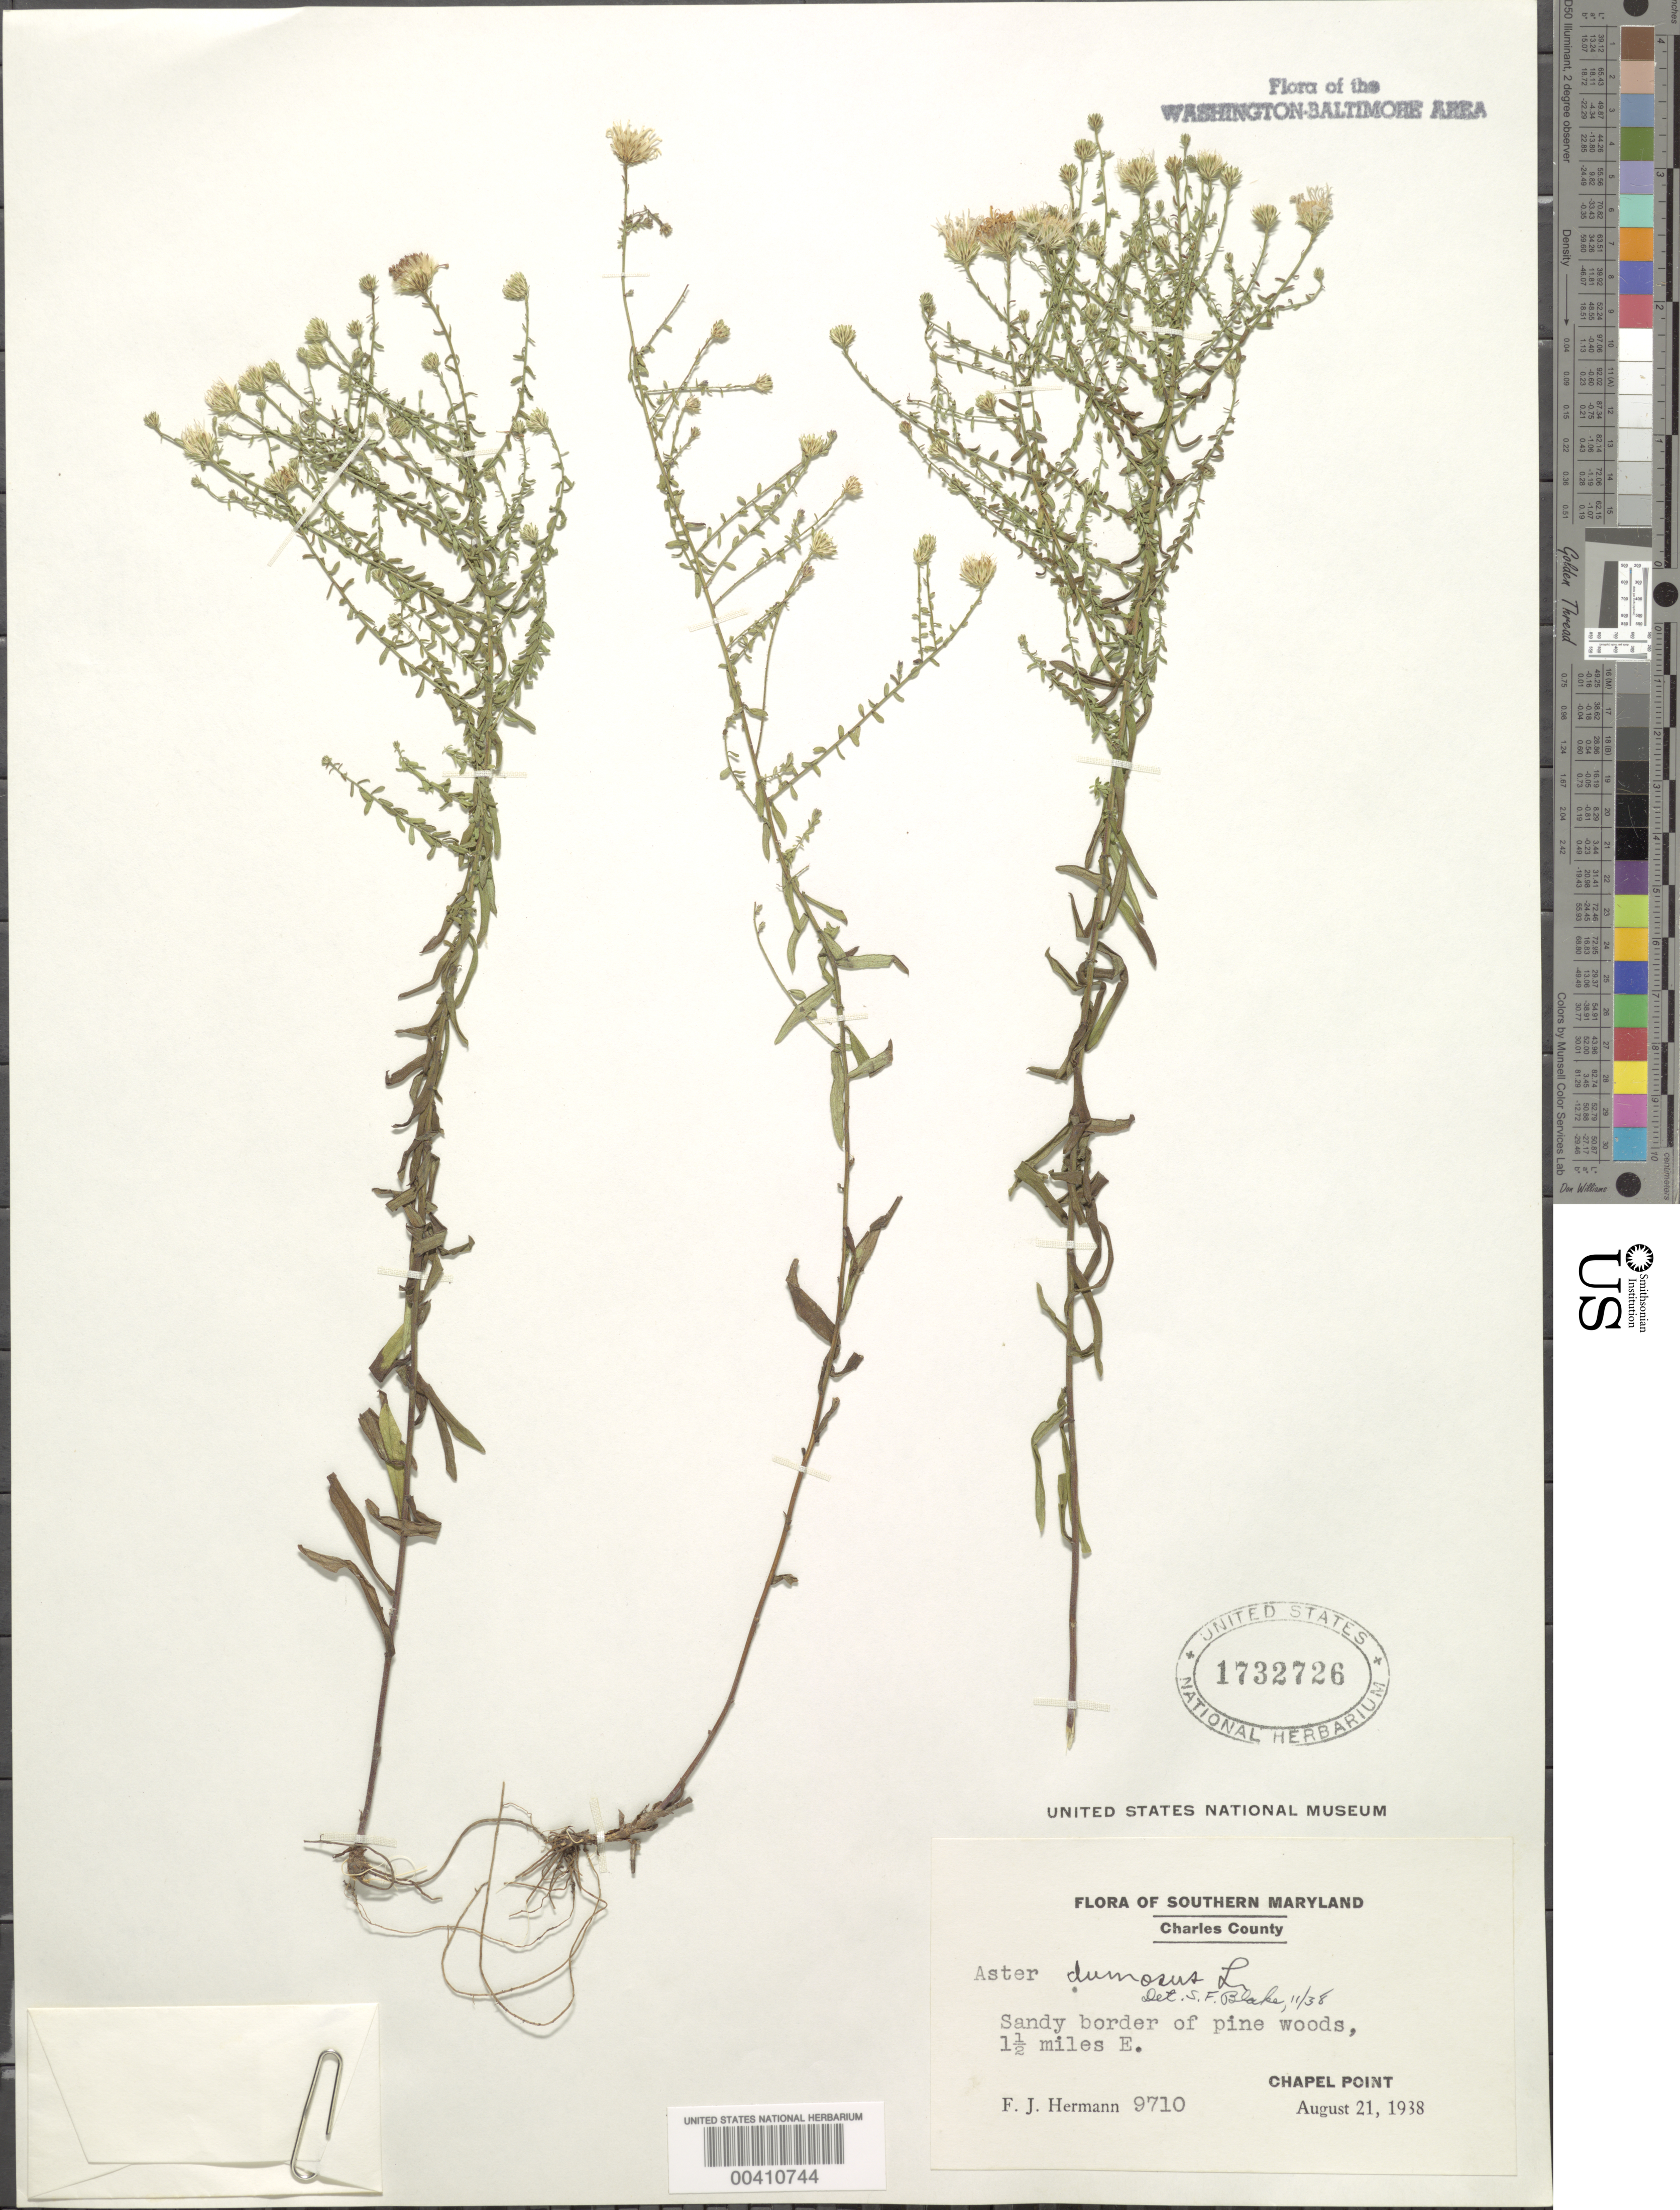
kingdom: Plantae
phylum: Tracheophyta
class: Magnoliopsida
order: Asterales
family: Asteraceae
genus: Symphyotrichum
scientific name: Symphyotrichum dumosum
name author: (L.) G.L. Nesom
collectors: F. J. Hermann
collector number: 9710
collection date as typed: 21 Aug 1938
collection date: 1938-08-21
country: United States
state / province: Maryland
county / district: Charles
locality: Chapel Point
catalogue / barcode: US 1732726